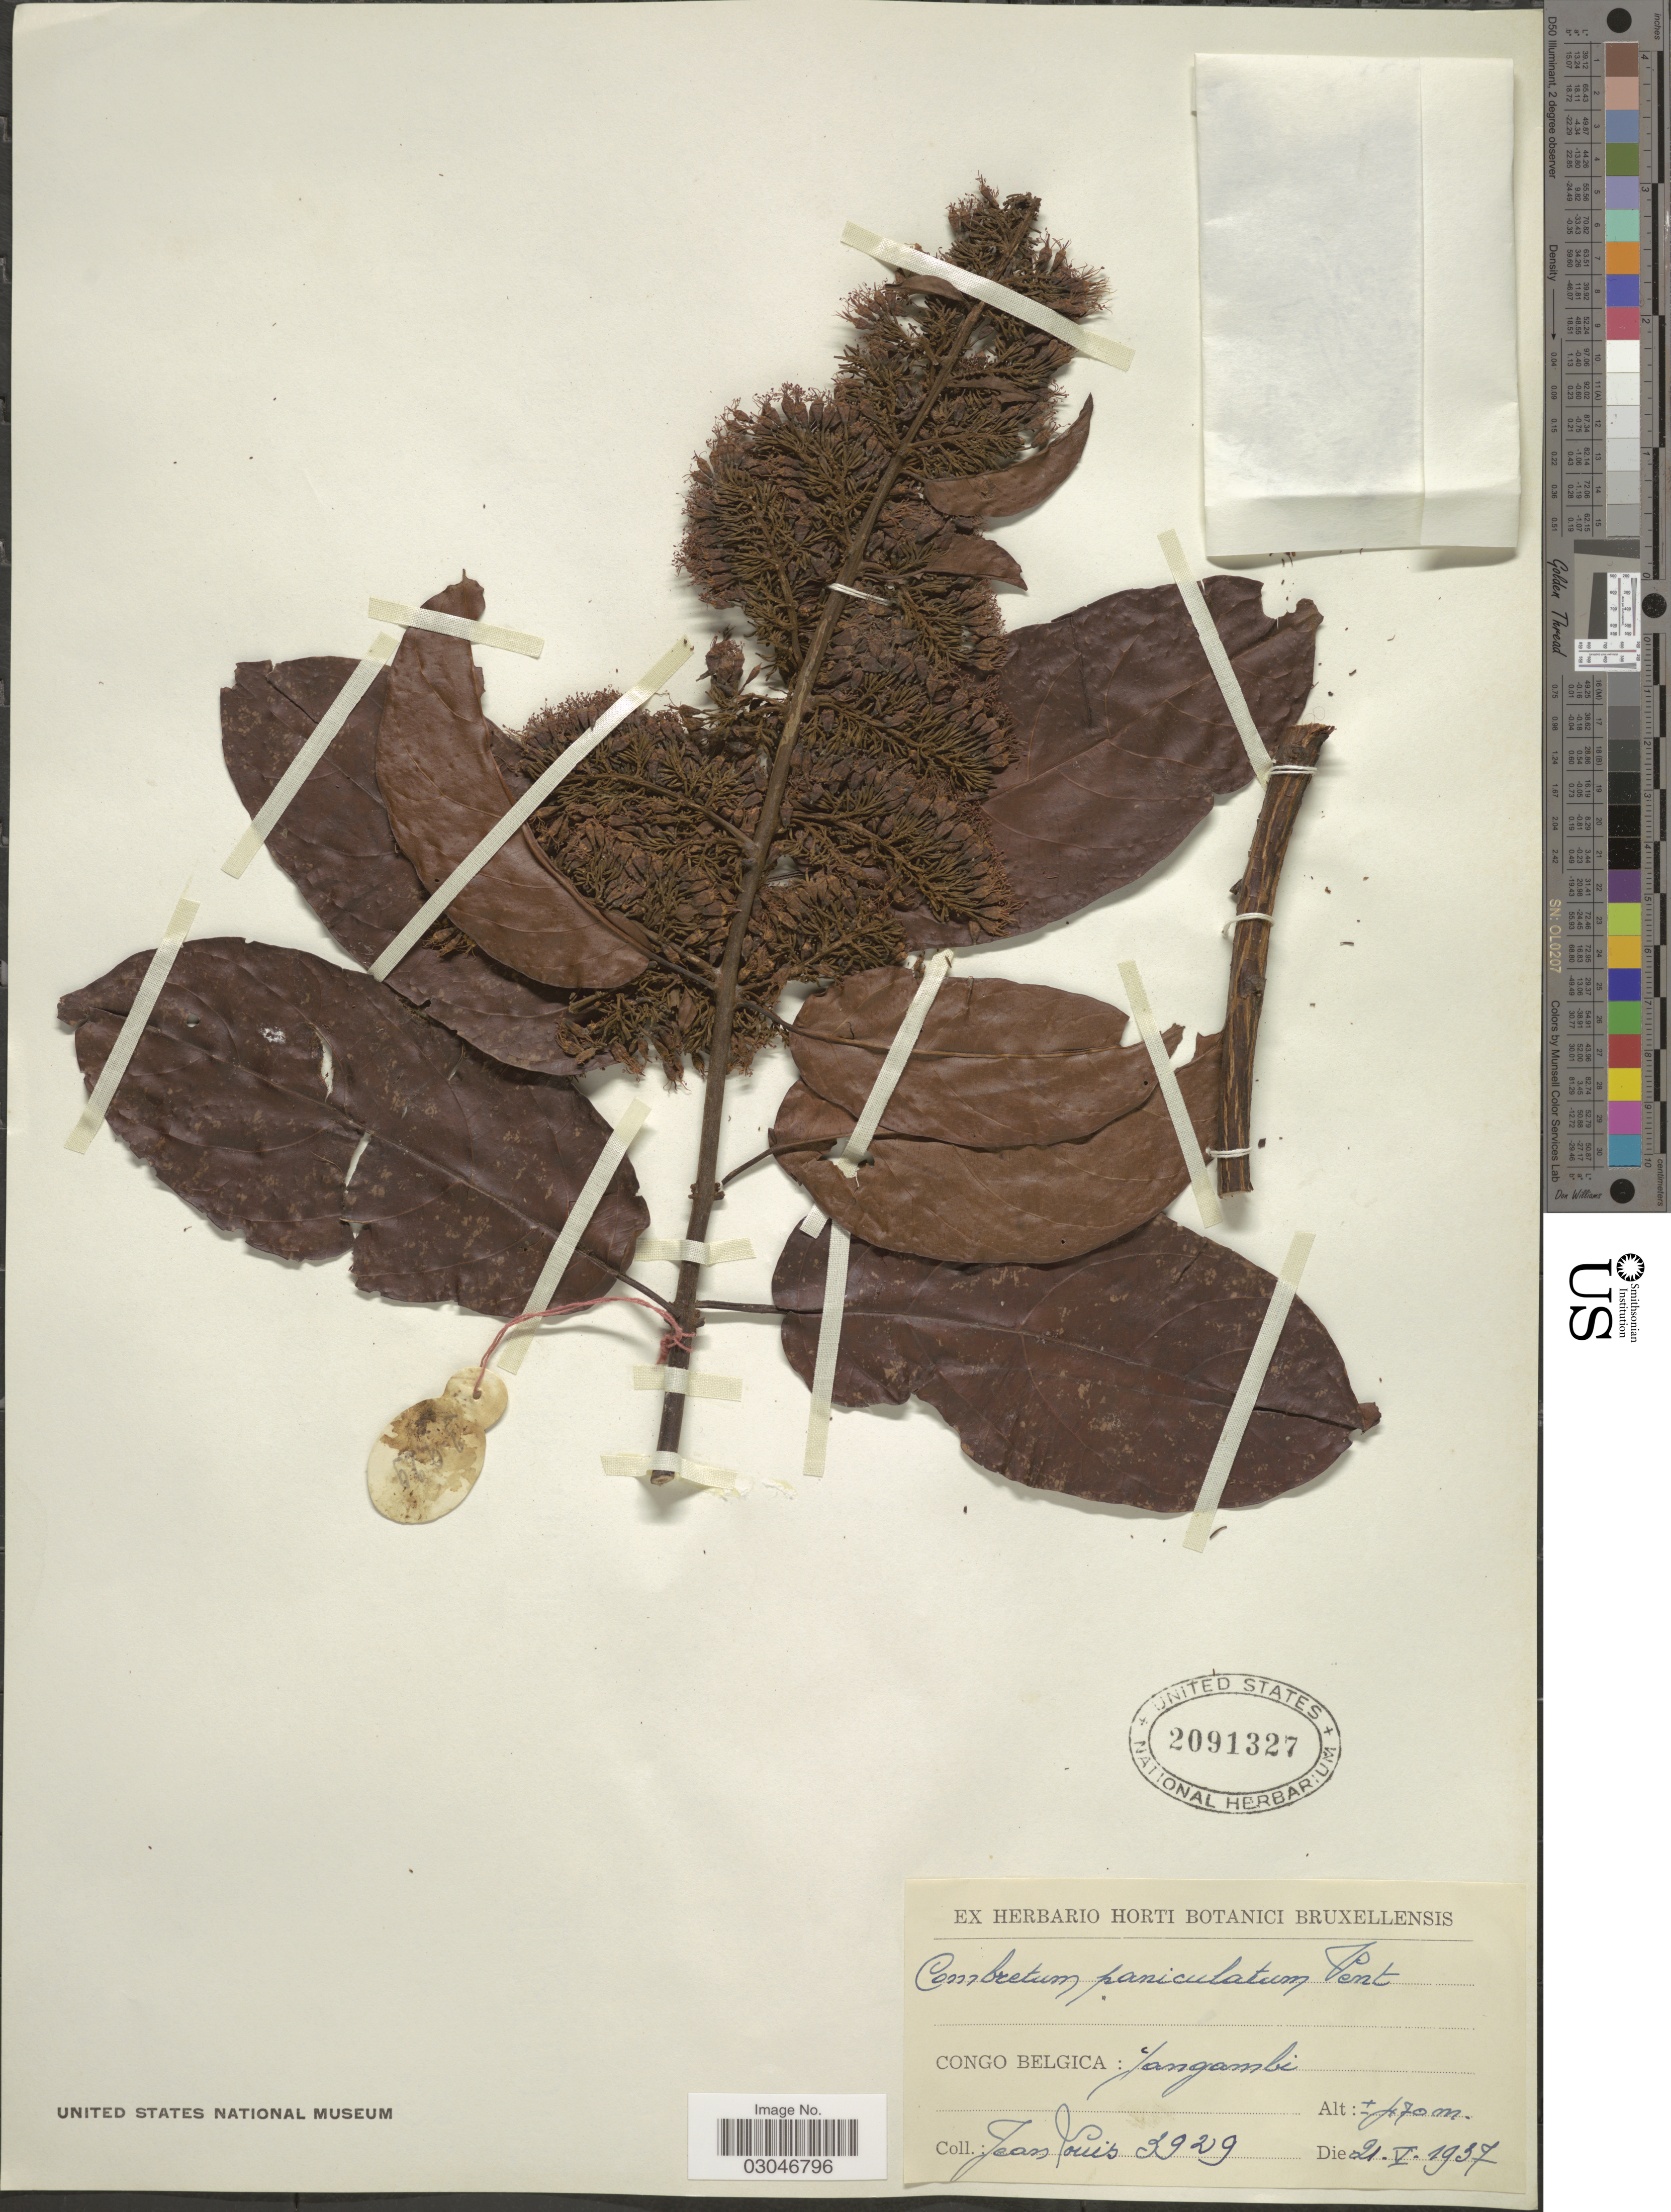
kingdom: Plantae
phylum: Tracheophyta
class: Magnoliopsida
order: Myrtales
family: Combretaceae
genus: Combretum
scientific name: Combretum paniculatum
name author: Vent.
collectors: J. Louis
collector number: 3929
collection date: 1937-05-21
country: Congo, Democratic Republic of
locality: Yangambi.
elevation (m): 470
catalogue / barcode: US 2091327